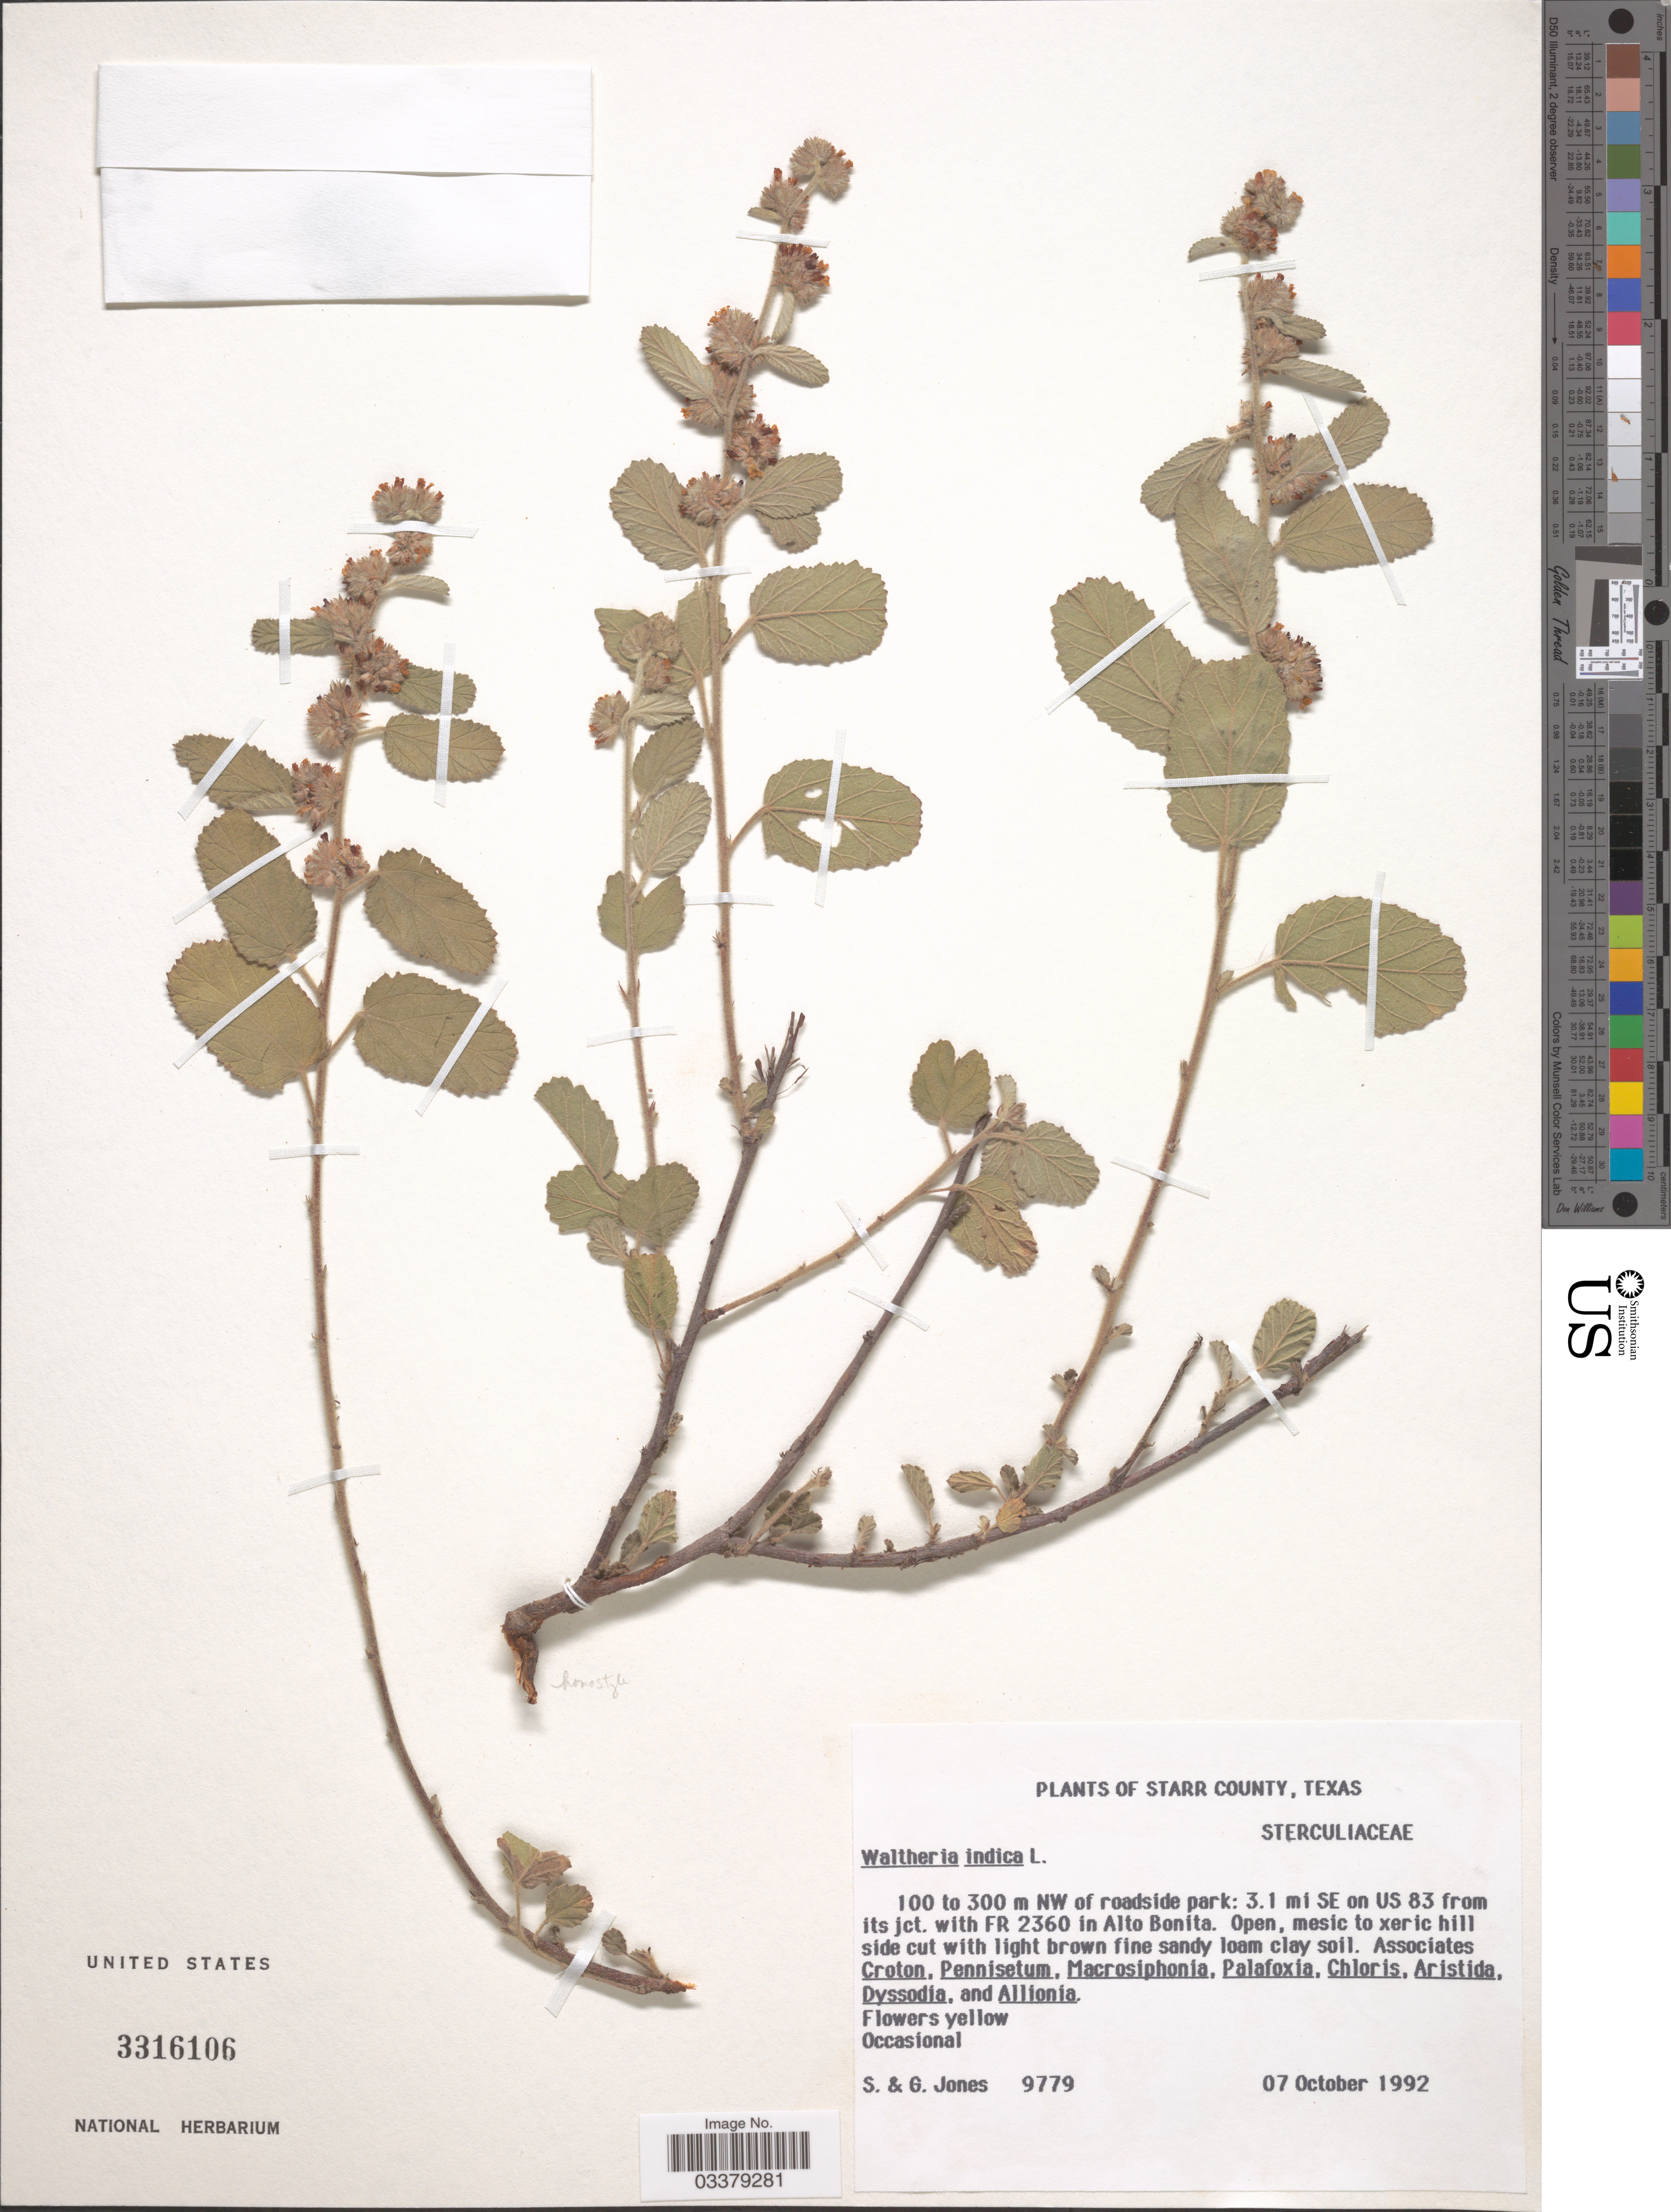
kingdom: Plantae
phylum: Tracheophyta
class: Magnoliopsida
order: Malvales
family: Malvaceae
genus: Waltheria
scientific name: Waltheria indica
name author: L.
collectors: S. Jones & G. Jones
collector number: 9779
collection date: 1992-10-07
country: United States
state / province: Texas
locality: Starr County. 100 to 300 m NW of roadside park: 3.1 mi SE on US 83 from its jct. with FR 2360 in Alto Bonita.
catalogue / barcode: US 3316106